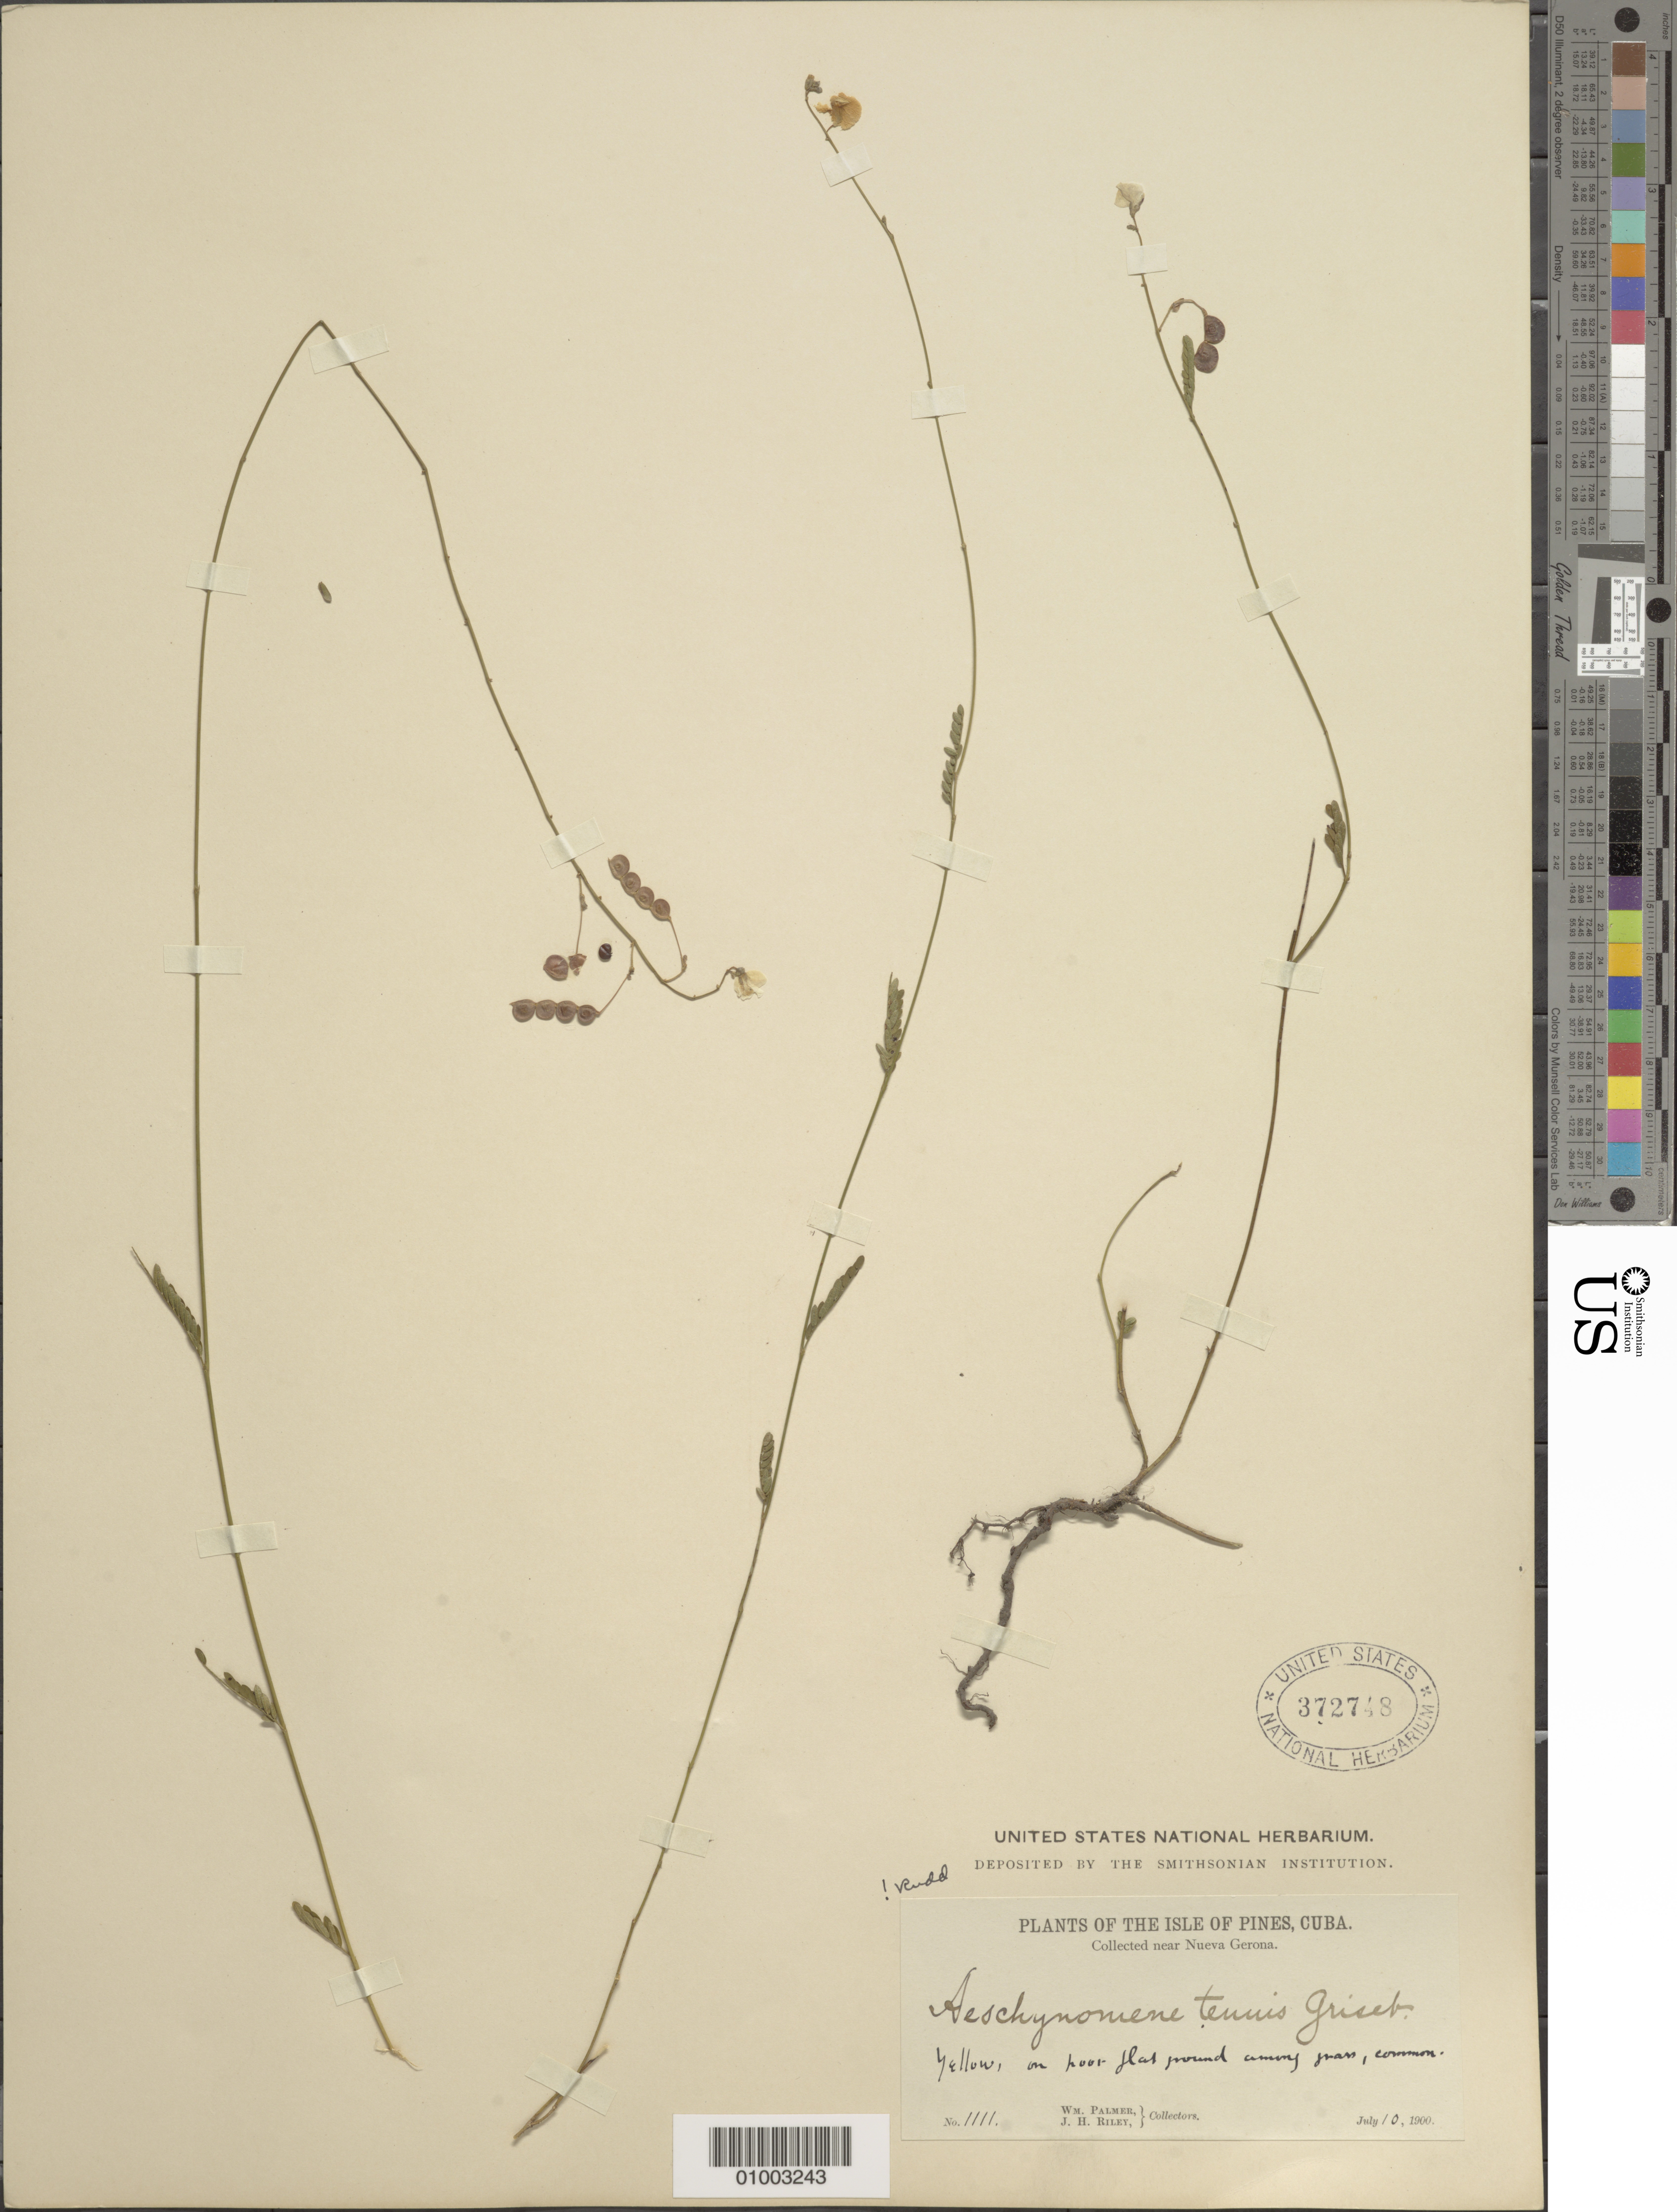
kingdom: Plantae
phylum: Tracheophyta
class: Magnoliopsida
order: Fabales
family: Fabaceae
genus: Aeschynomene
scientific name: Aeschynomene tenuis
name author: Griseb.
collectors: J. H. Riley & W. Palmer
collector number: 1111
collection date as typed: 10 Jul 1900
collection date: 1900-07-10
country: Cuba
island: Isla de la Juventud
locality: Near Nueva Gerona, Isle of Pines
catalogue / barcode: US 372748